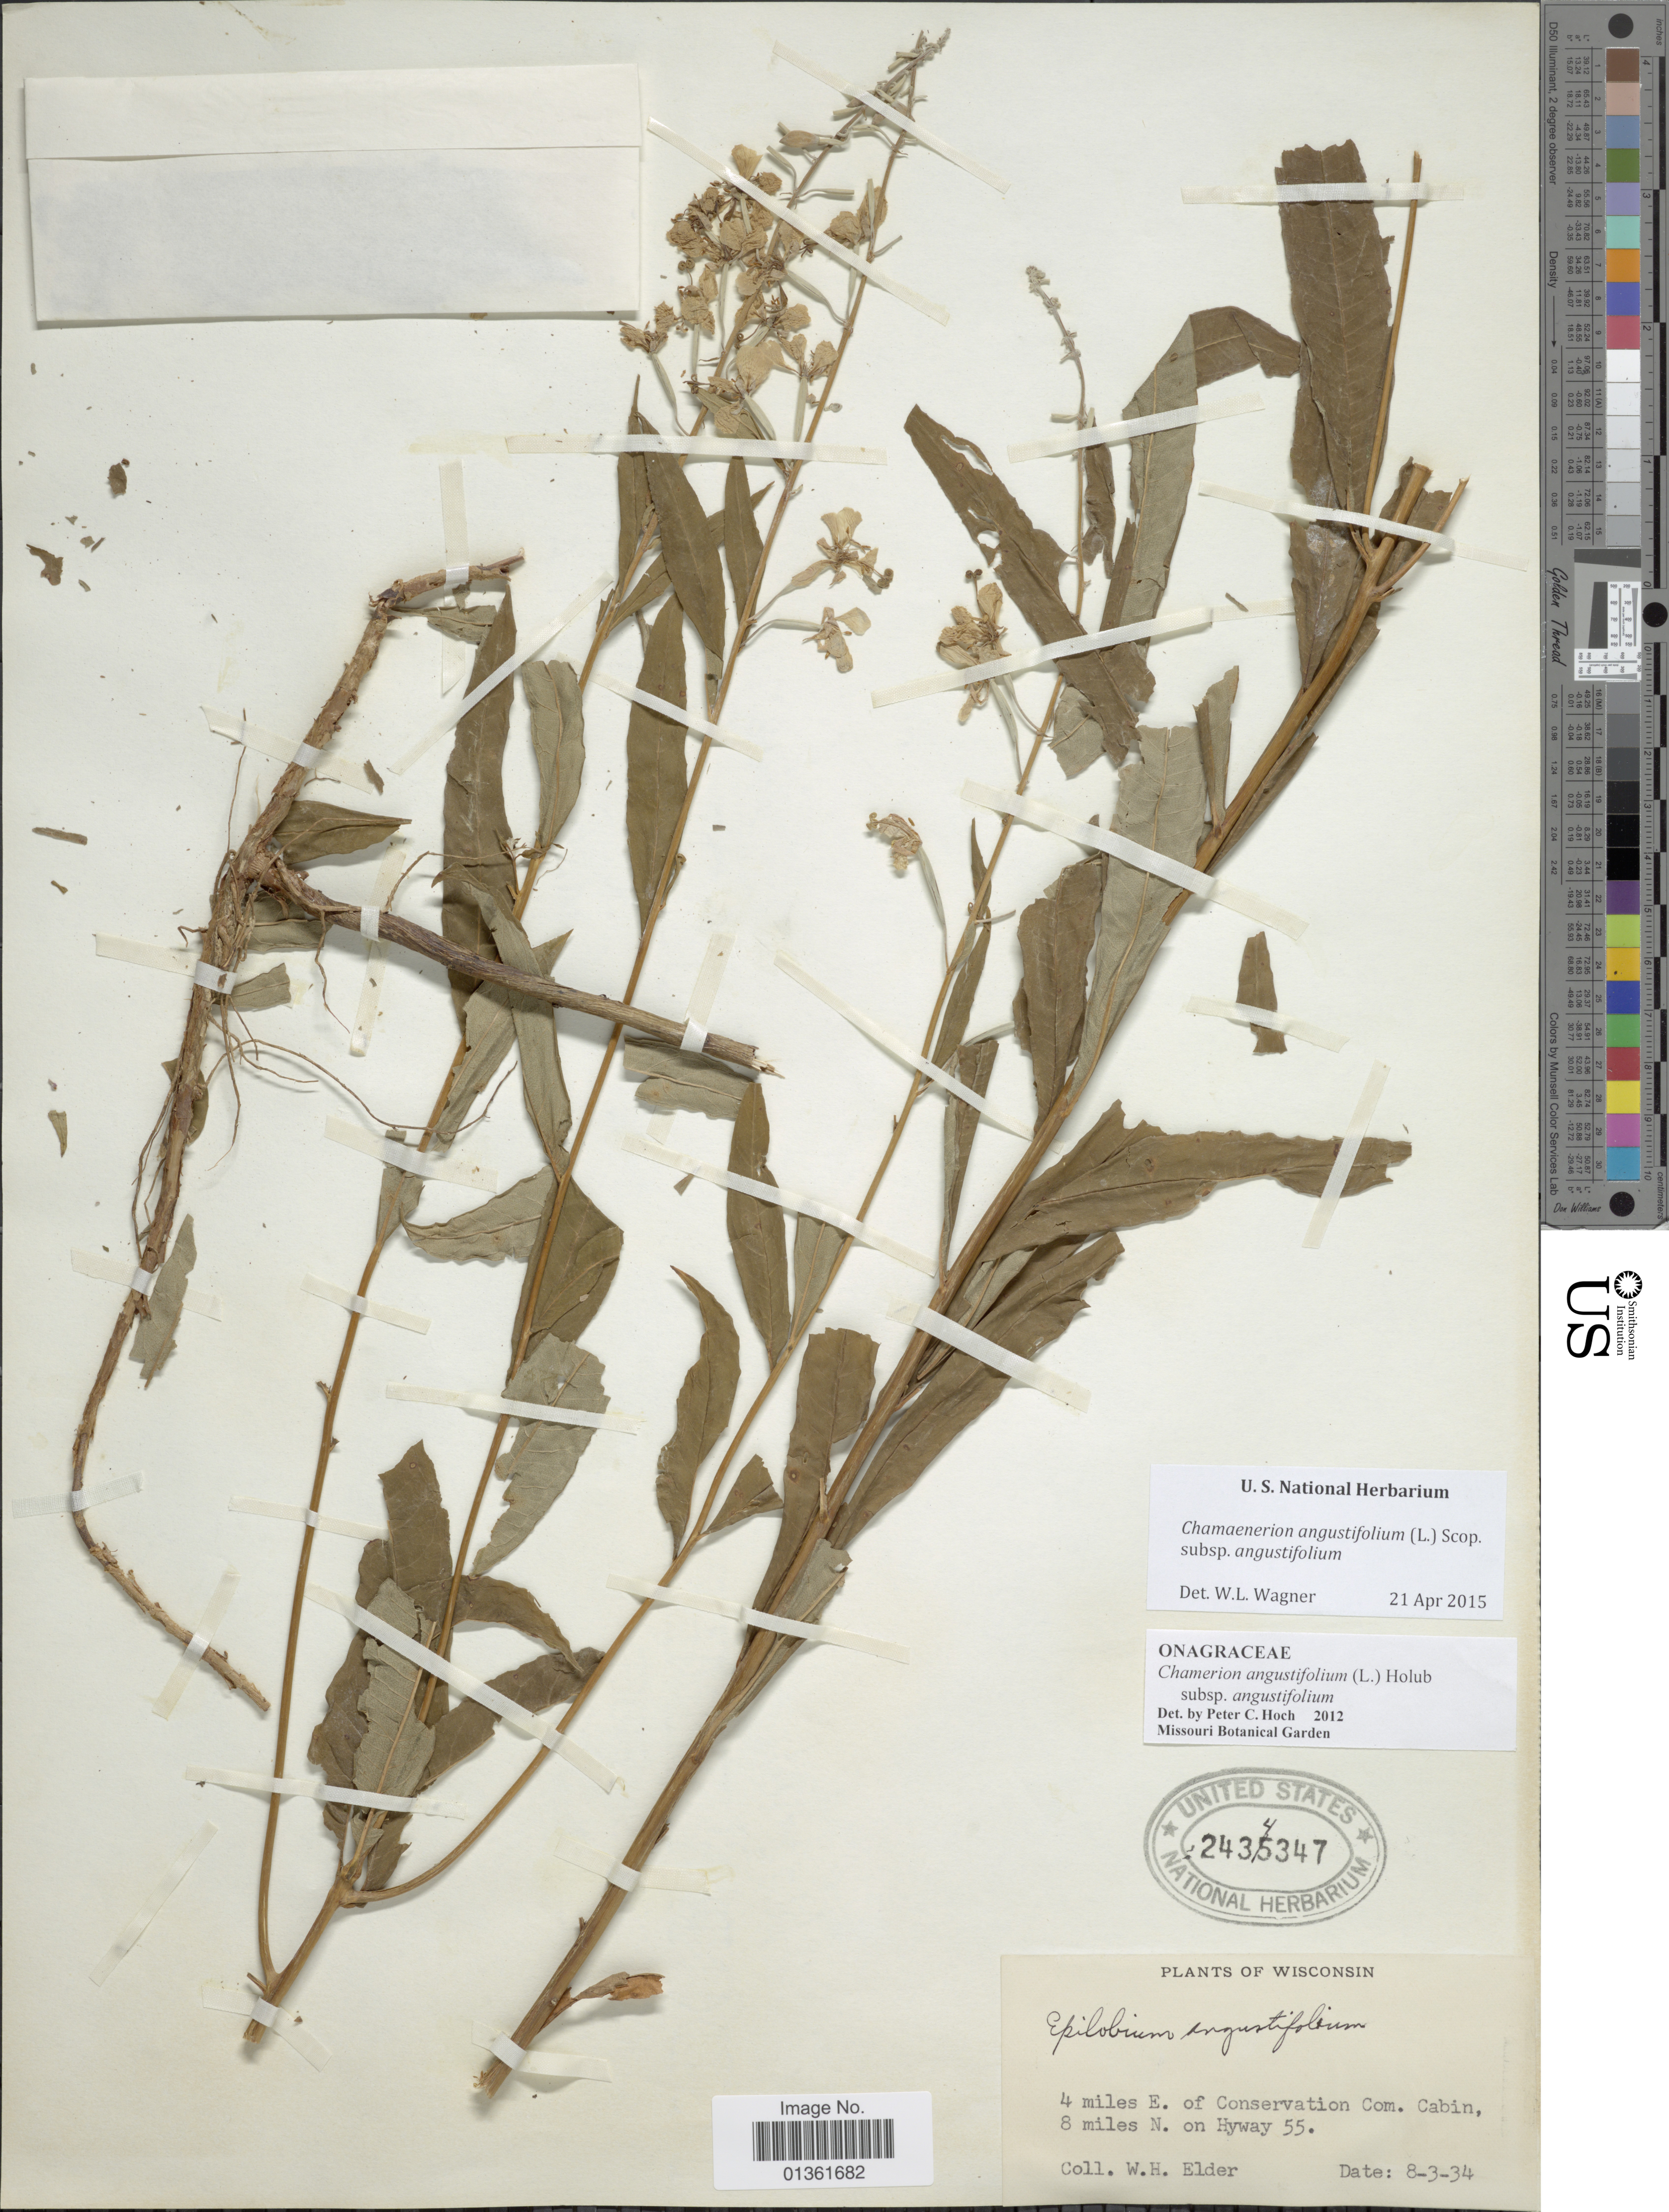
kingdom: Plantae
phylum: Tracheophyta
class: Magnoliopsida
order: Myrtales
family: Onagraceae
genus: Chamaenerion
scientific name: Chamaenerion angustifolium subsp. angustifolium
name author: (L.) Scop.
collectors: W. Elder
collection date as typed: Transcribed d/m/y: 8/3/34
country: United States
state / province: Wisconsin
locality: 4 miles E. of Conservation Com. Cabin, 8 miles N. on Hyway 55.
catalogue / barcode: US 2434347